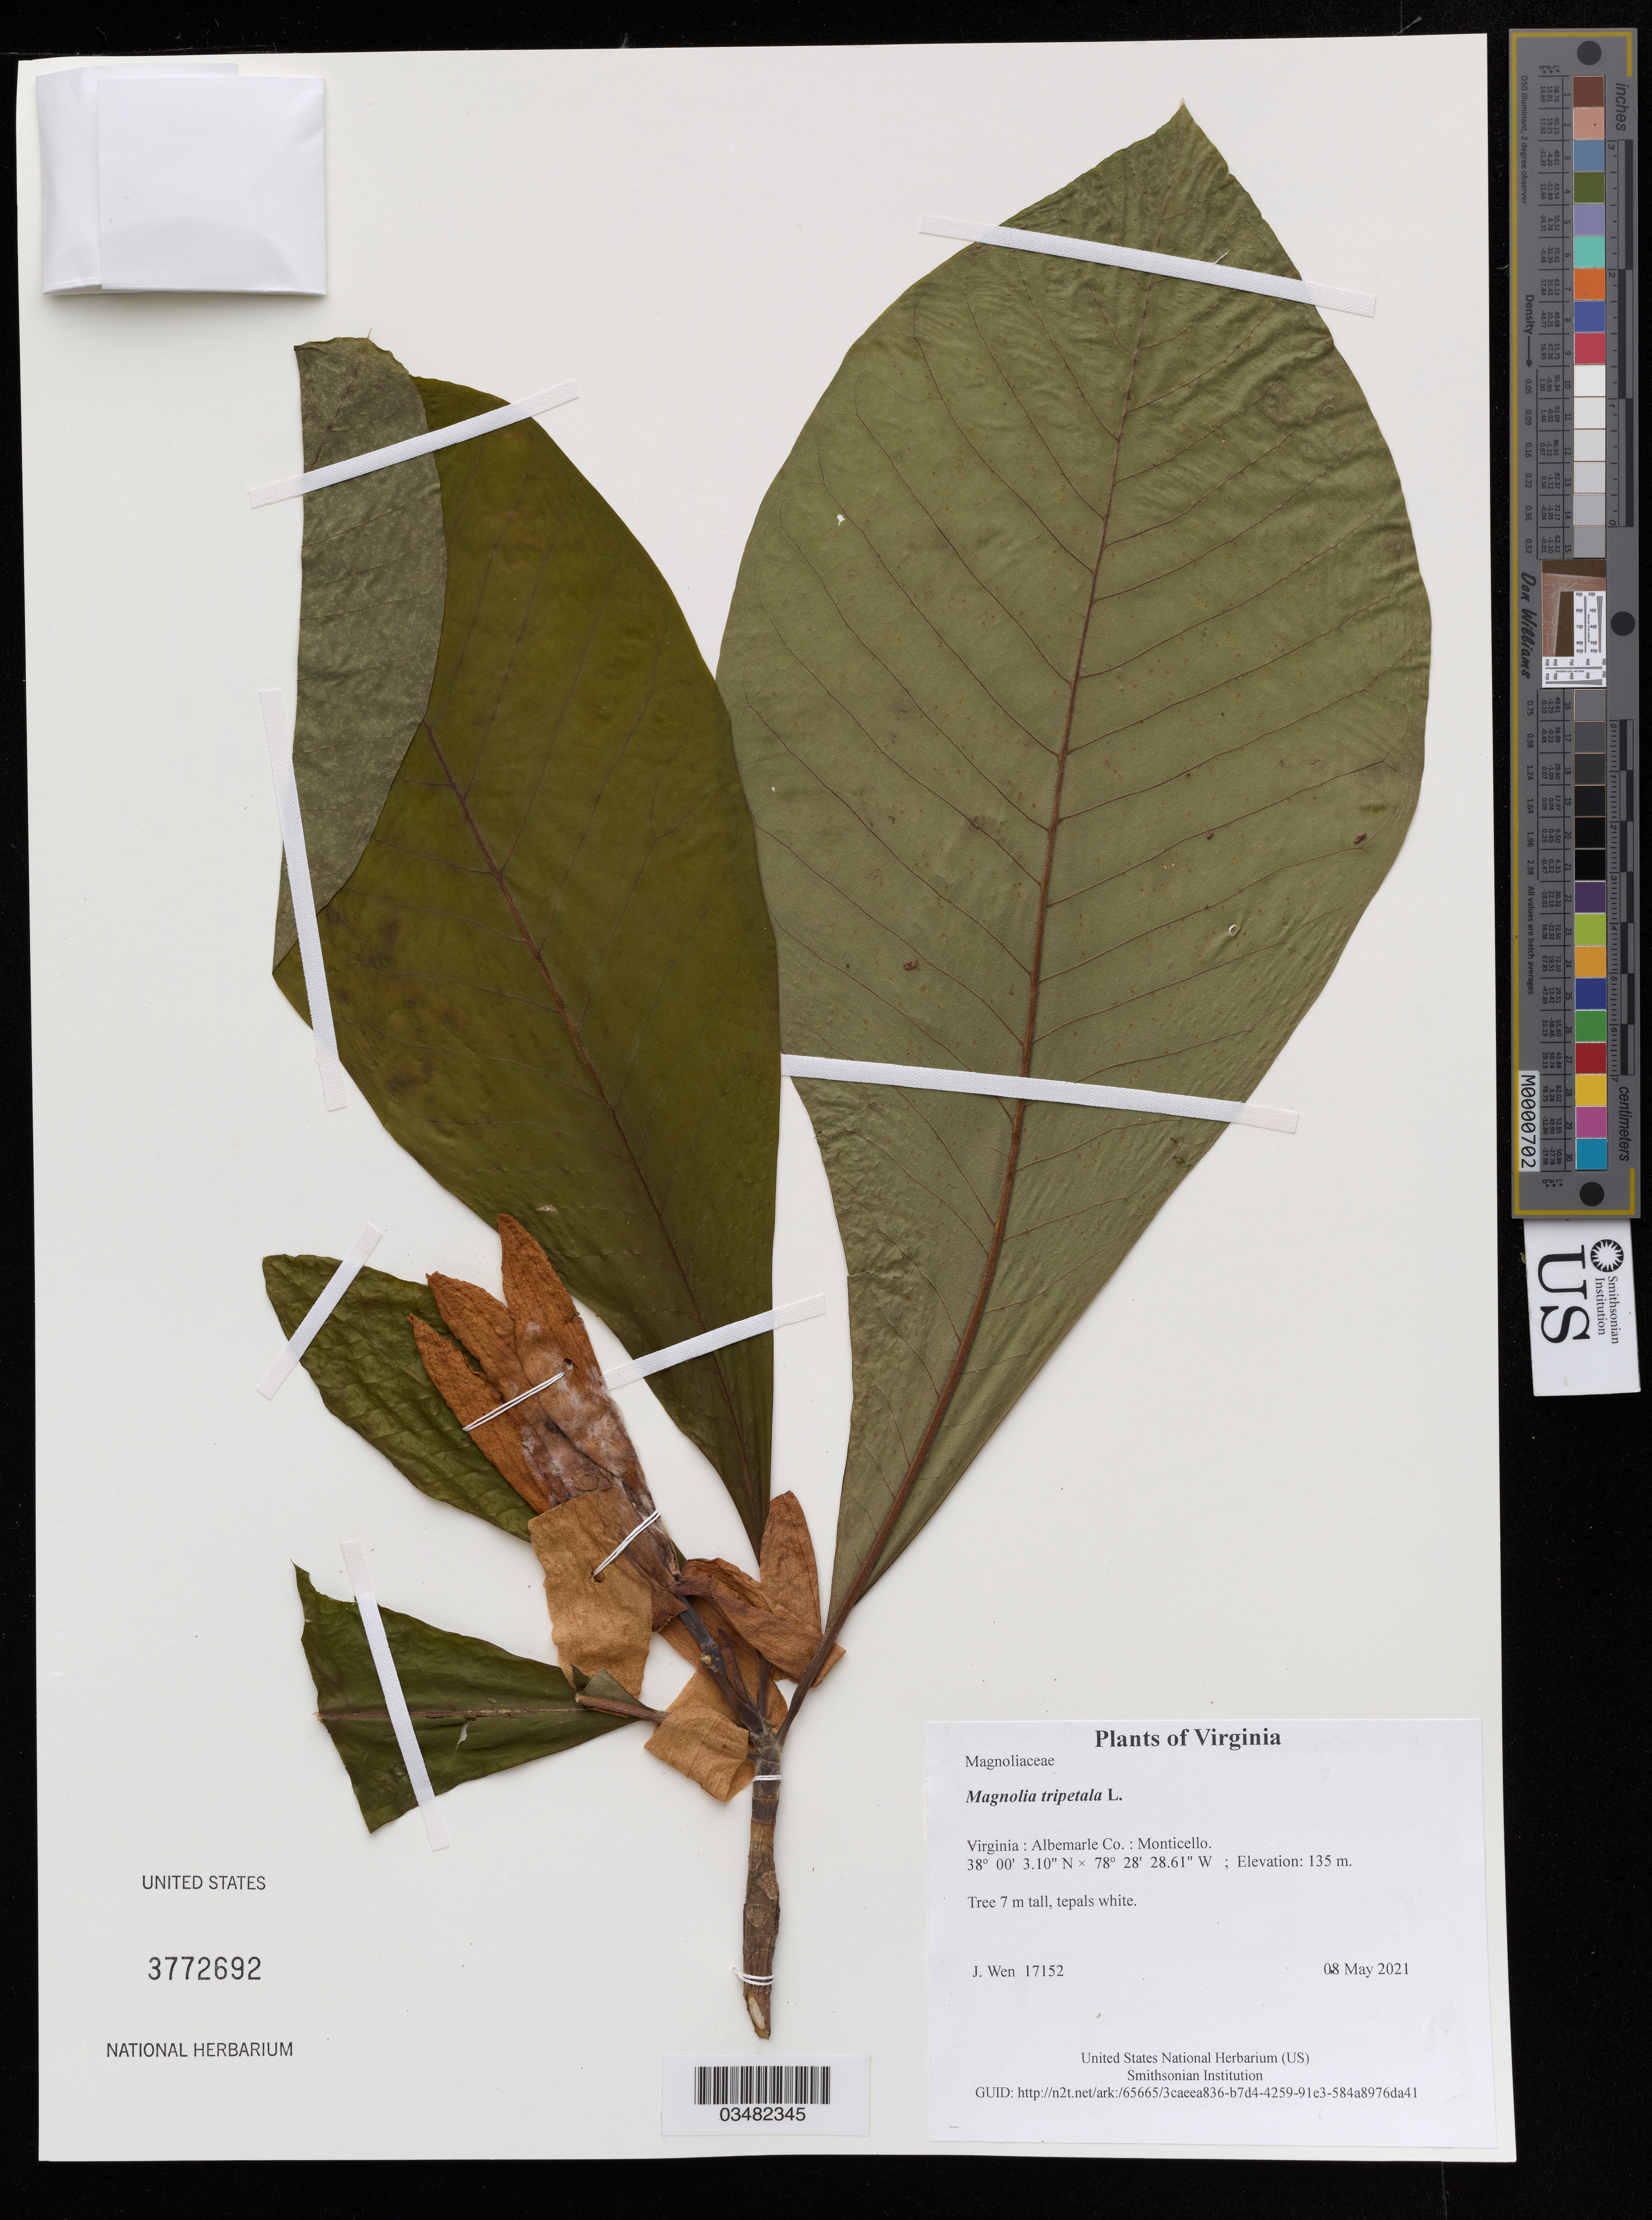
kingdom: Plantae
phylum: Tracheophyta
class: Magnoliopsida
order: Magnoliales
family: Magnoliaceae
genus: Magnolia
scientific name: Magnolia tripetala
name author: L.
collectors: J. Wen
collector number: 17152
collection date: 2021-05-08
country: United States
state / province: Virginia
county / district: Albemarle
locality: Monticello.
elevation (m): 135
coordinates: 38.000860 N, 78.474613 W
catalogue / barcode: US 3772692